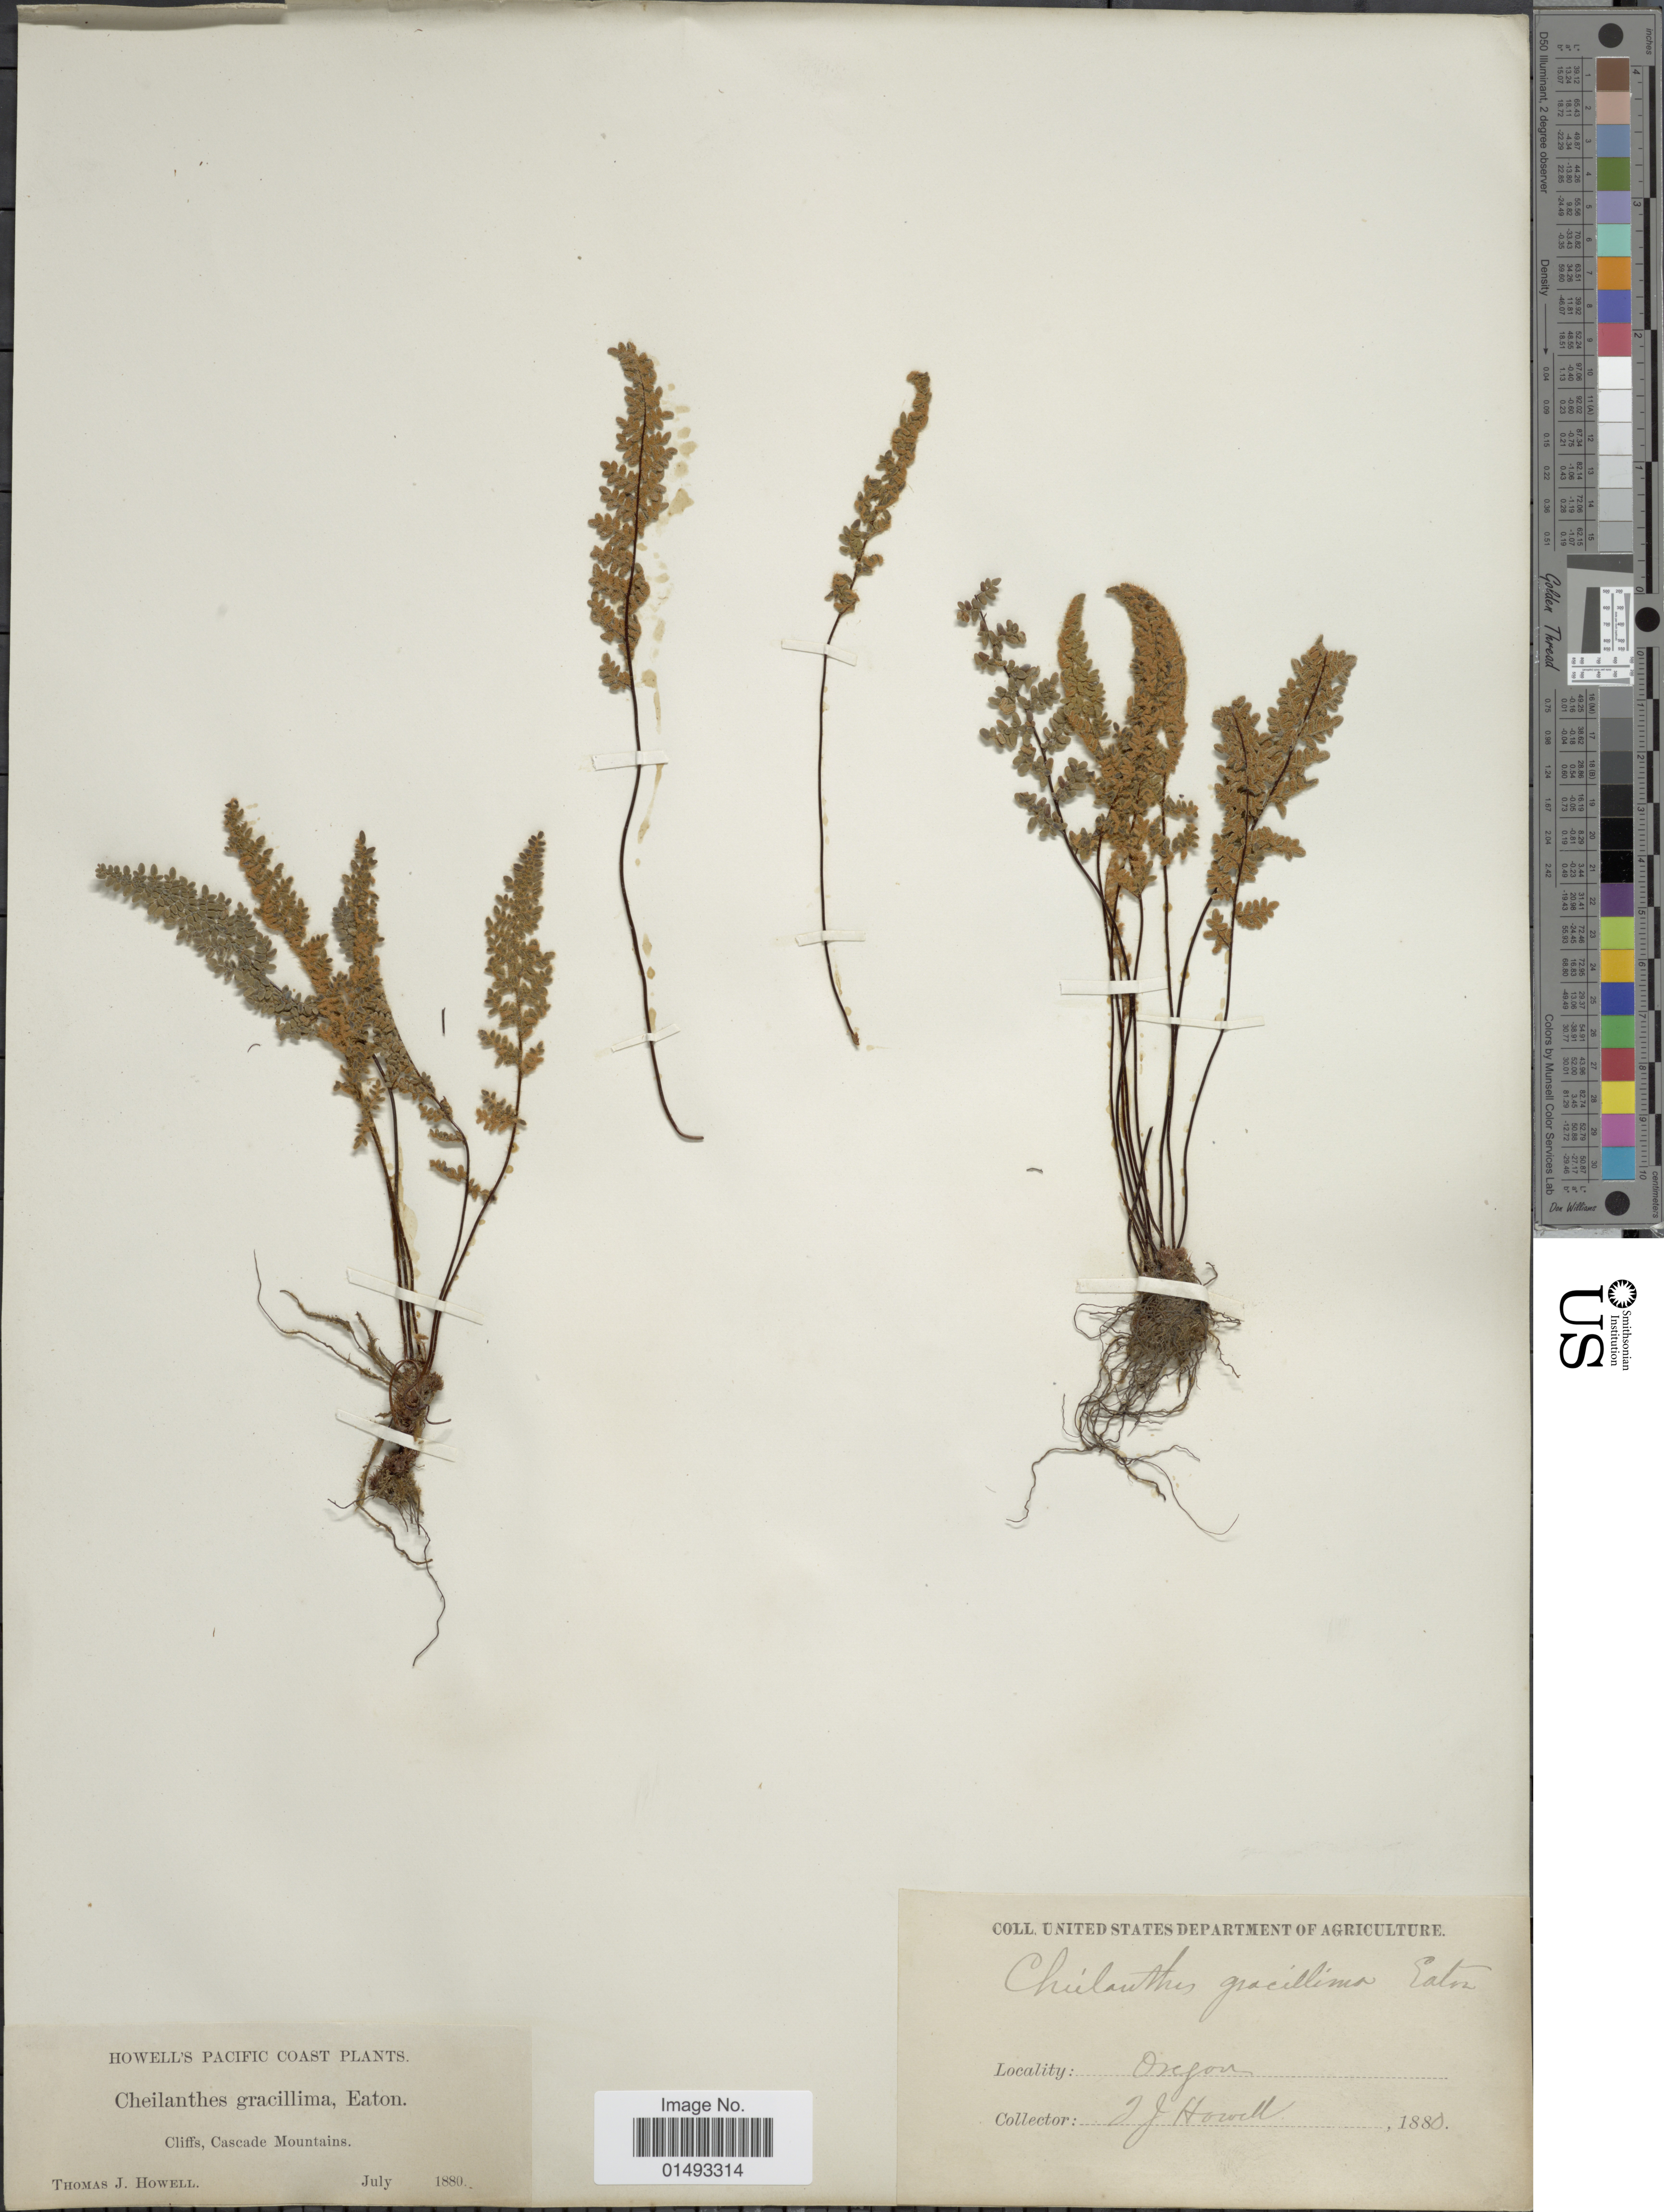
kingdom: Plantae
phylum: Tracheophyta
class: Polypodiopsida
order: Polypodiales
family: Pteridaceae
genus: Myriopteris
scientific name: Myriopteris gracillima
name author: (D.C. Eaton) J. Sm.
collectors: T. J. Howell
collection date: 1880-07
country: United States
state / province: Oregon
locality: Pacific Coast, Cliffs, Cascade Mountains